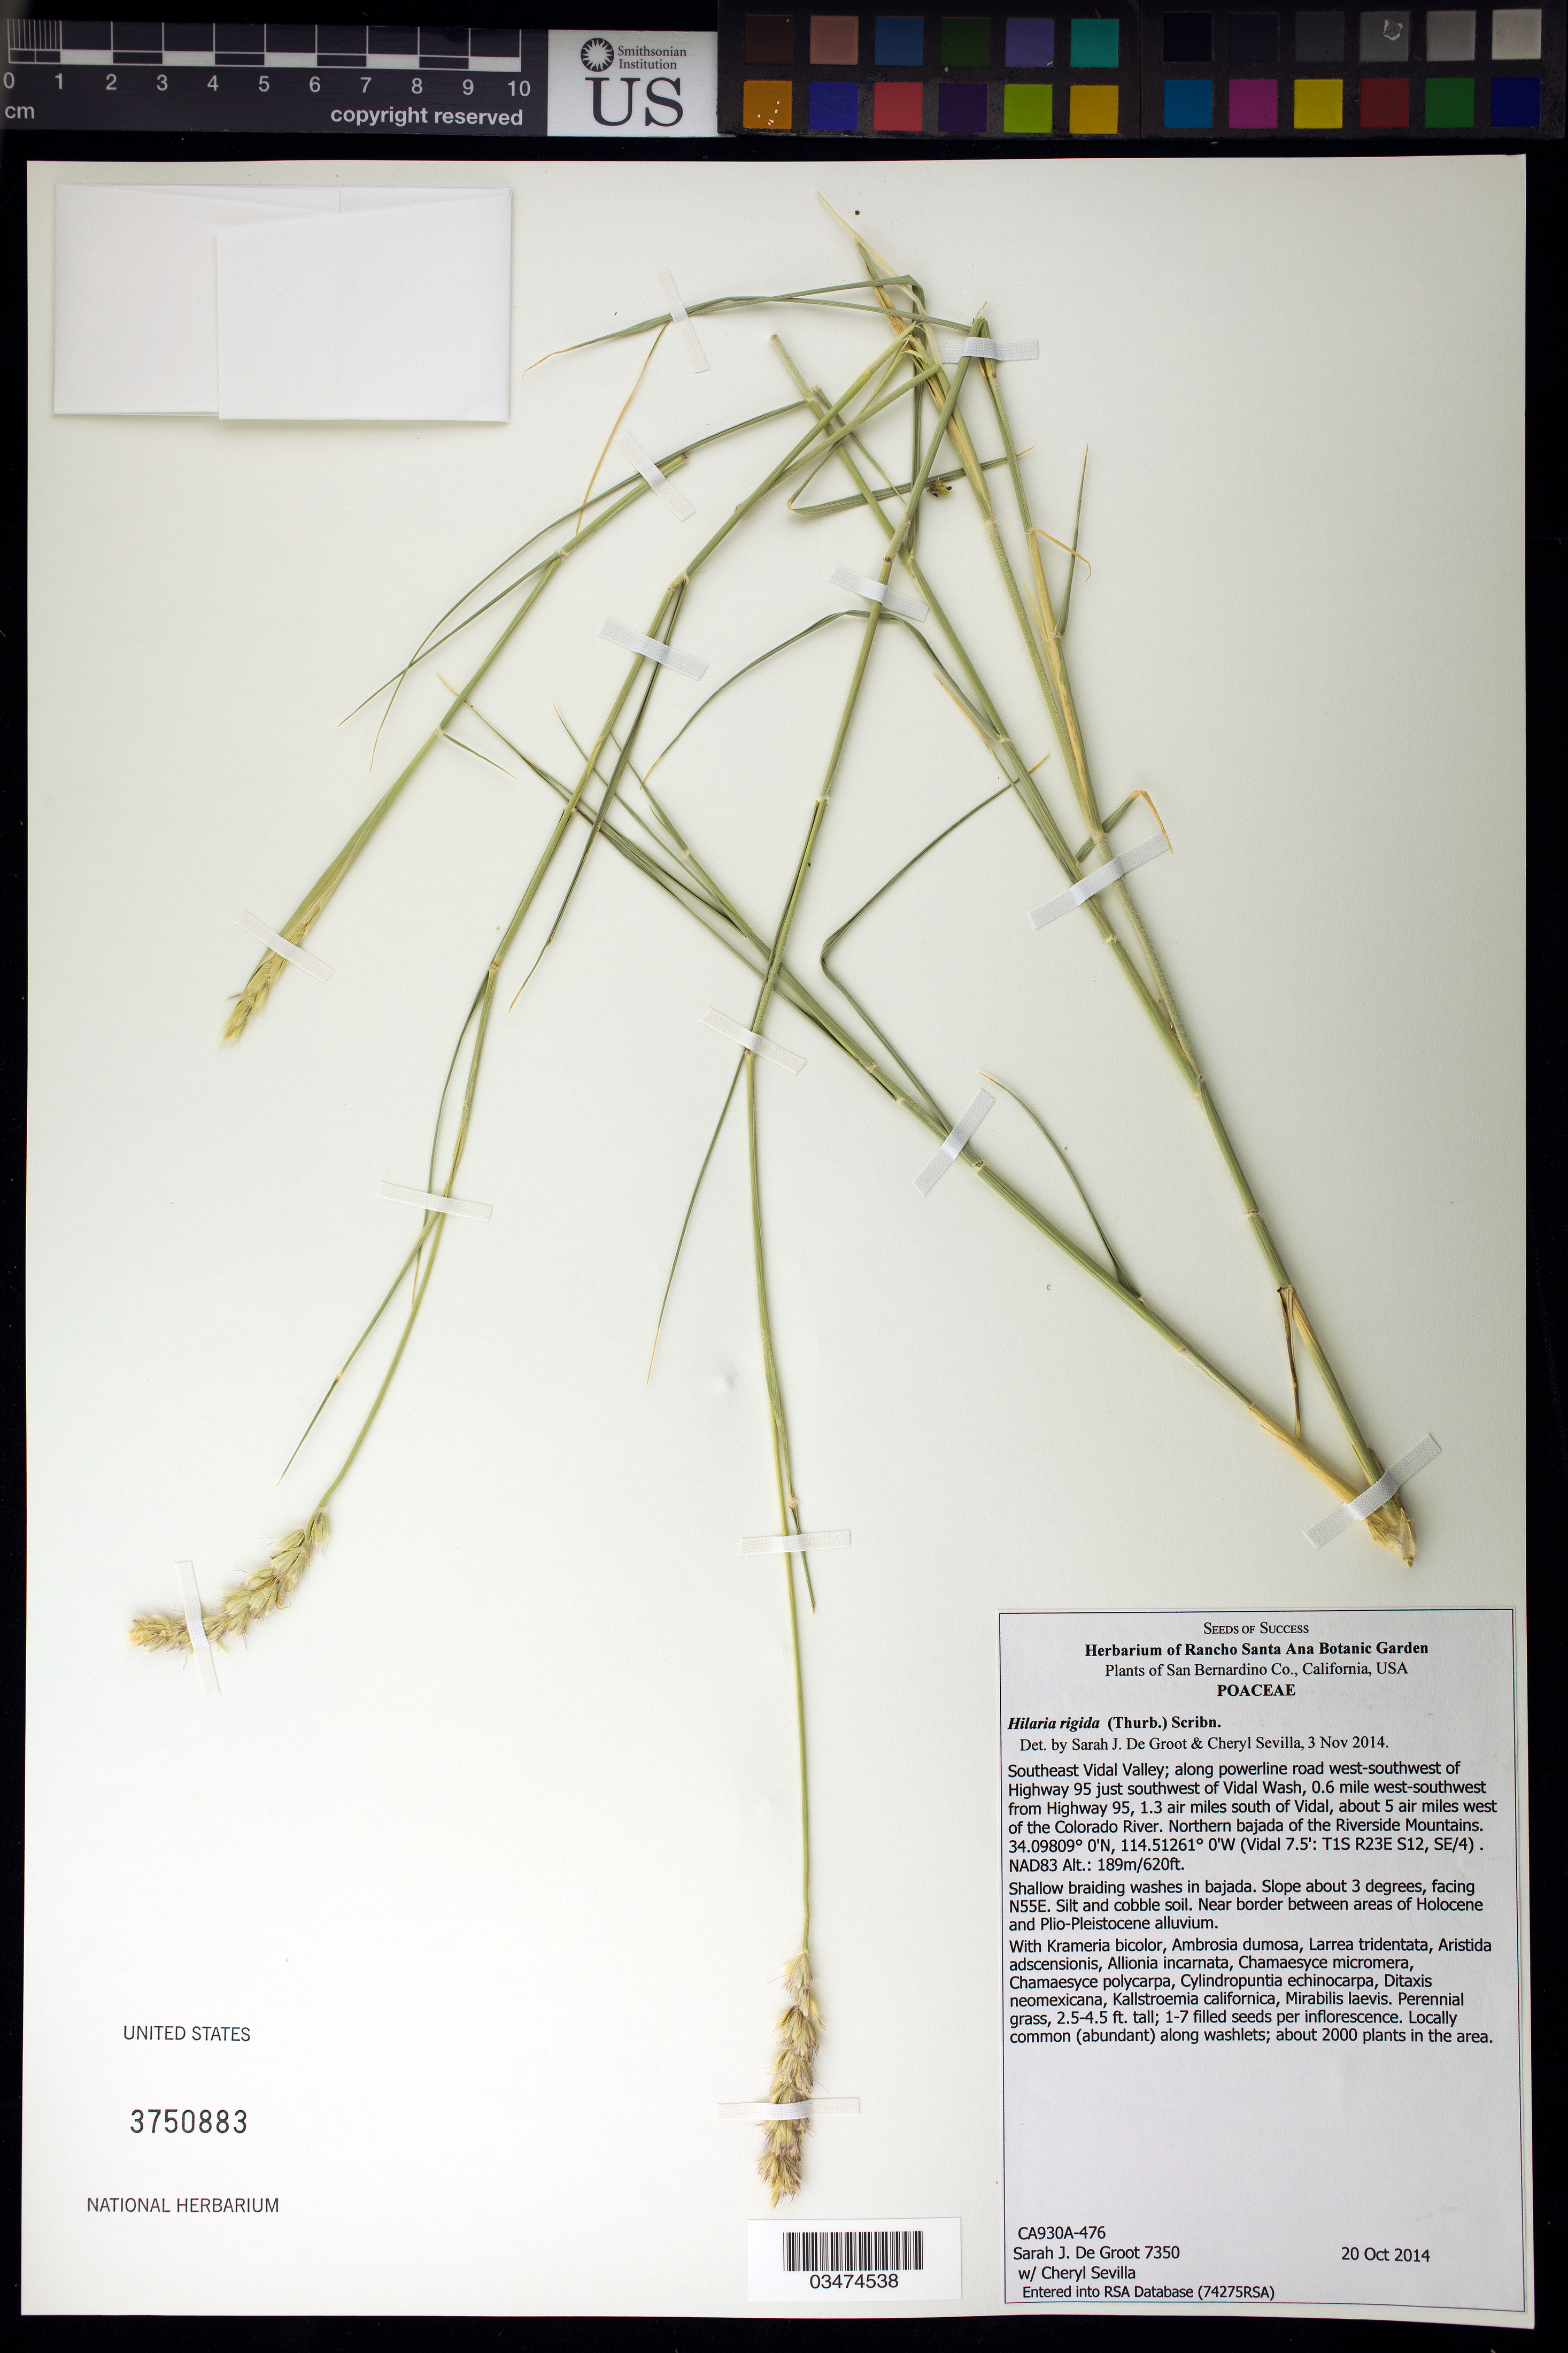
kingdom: Plantae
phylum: Tracheophyta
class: Liliopsida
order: Poales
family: Poaceae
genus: Hilaria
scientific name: Hilaria rigida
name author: (Thurb.) Benth. ex Scribn.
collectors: S. De Groot & C. Sevilla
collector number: CA930A-476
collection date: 2014-10-20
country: United States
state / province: California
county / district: San Bernardino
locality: Southeast Vidal Valley, about 5 air mi. W of Colorado River.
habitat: Silt and cobble soil.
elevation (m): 189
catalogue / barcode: US 3750883